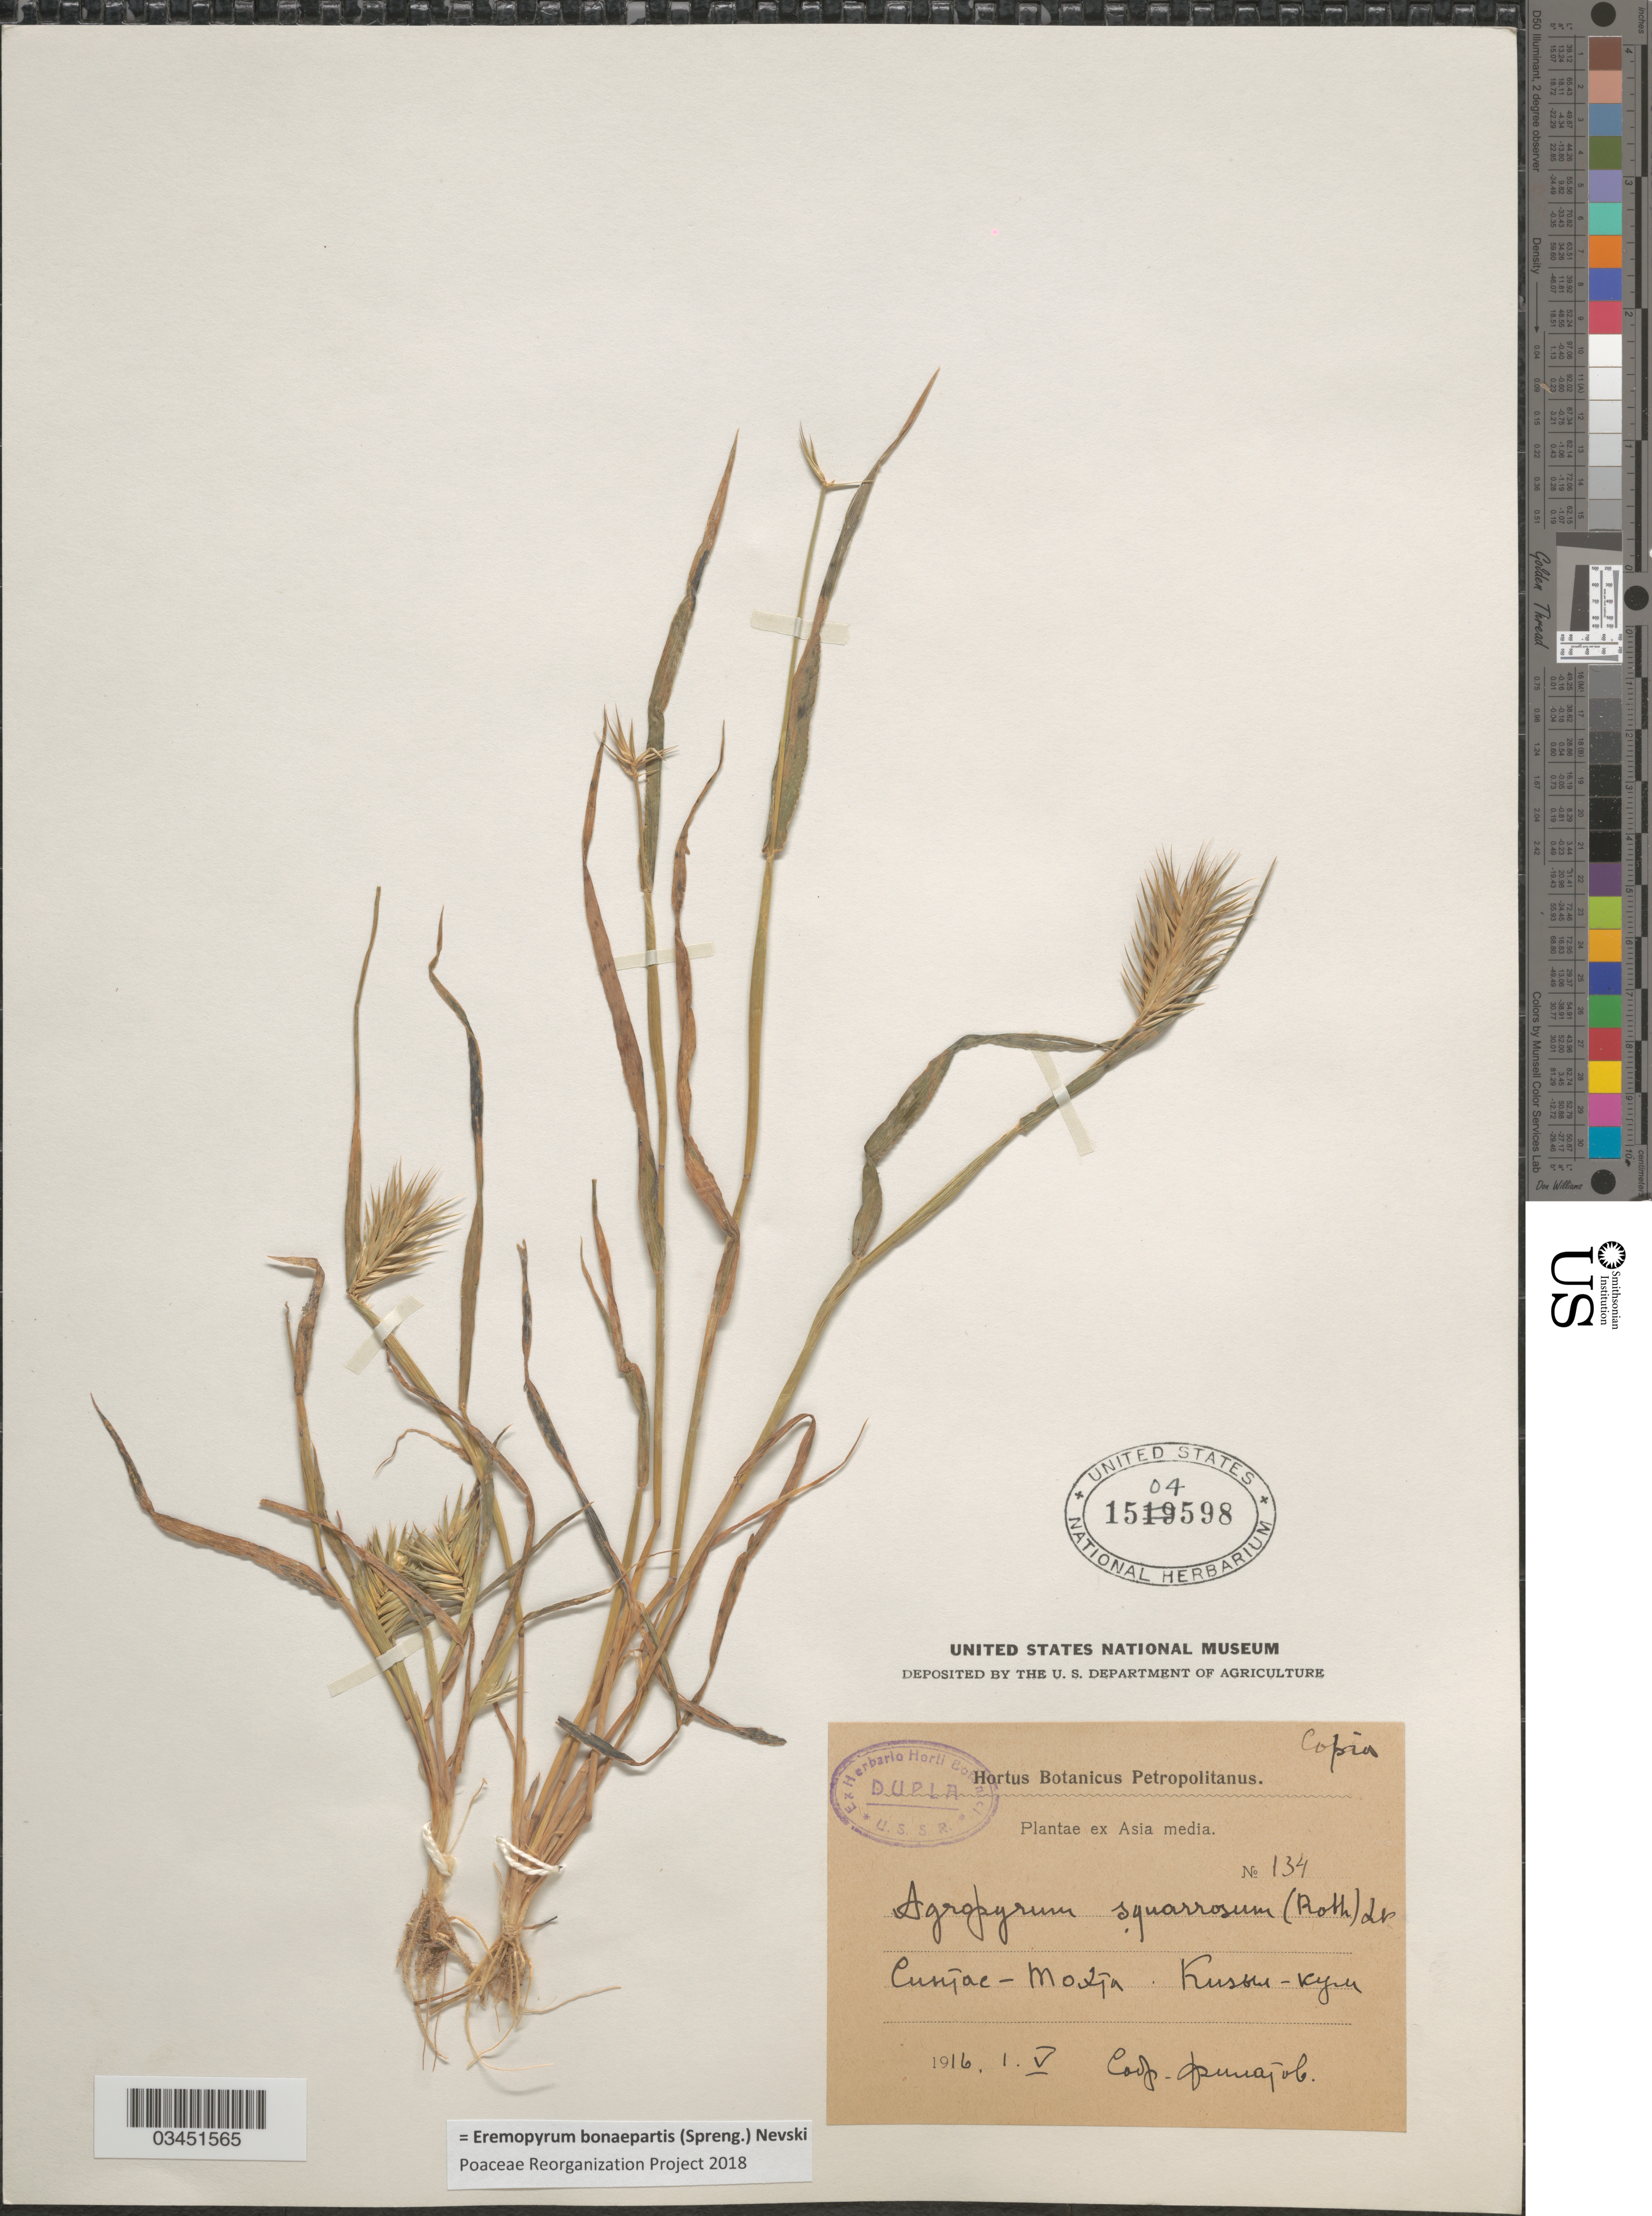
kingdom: Plantae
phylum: Tracheophyta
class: Liliopsida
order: Poales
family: Poaceae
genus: Eremopyrum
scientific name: Eremopyrum bonaepartis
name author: (Spreng.) Nevski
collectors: Filatov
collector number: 134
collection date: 1916-05-01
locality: Asia media. Kyzyl-Kum Desert, Sintas-Mokhta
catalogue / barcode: US 1504598